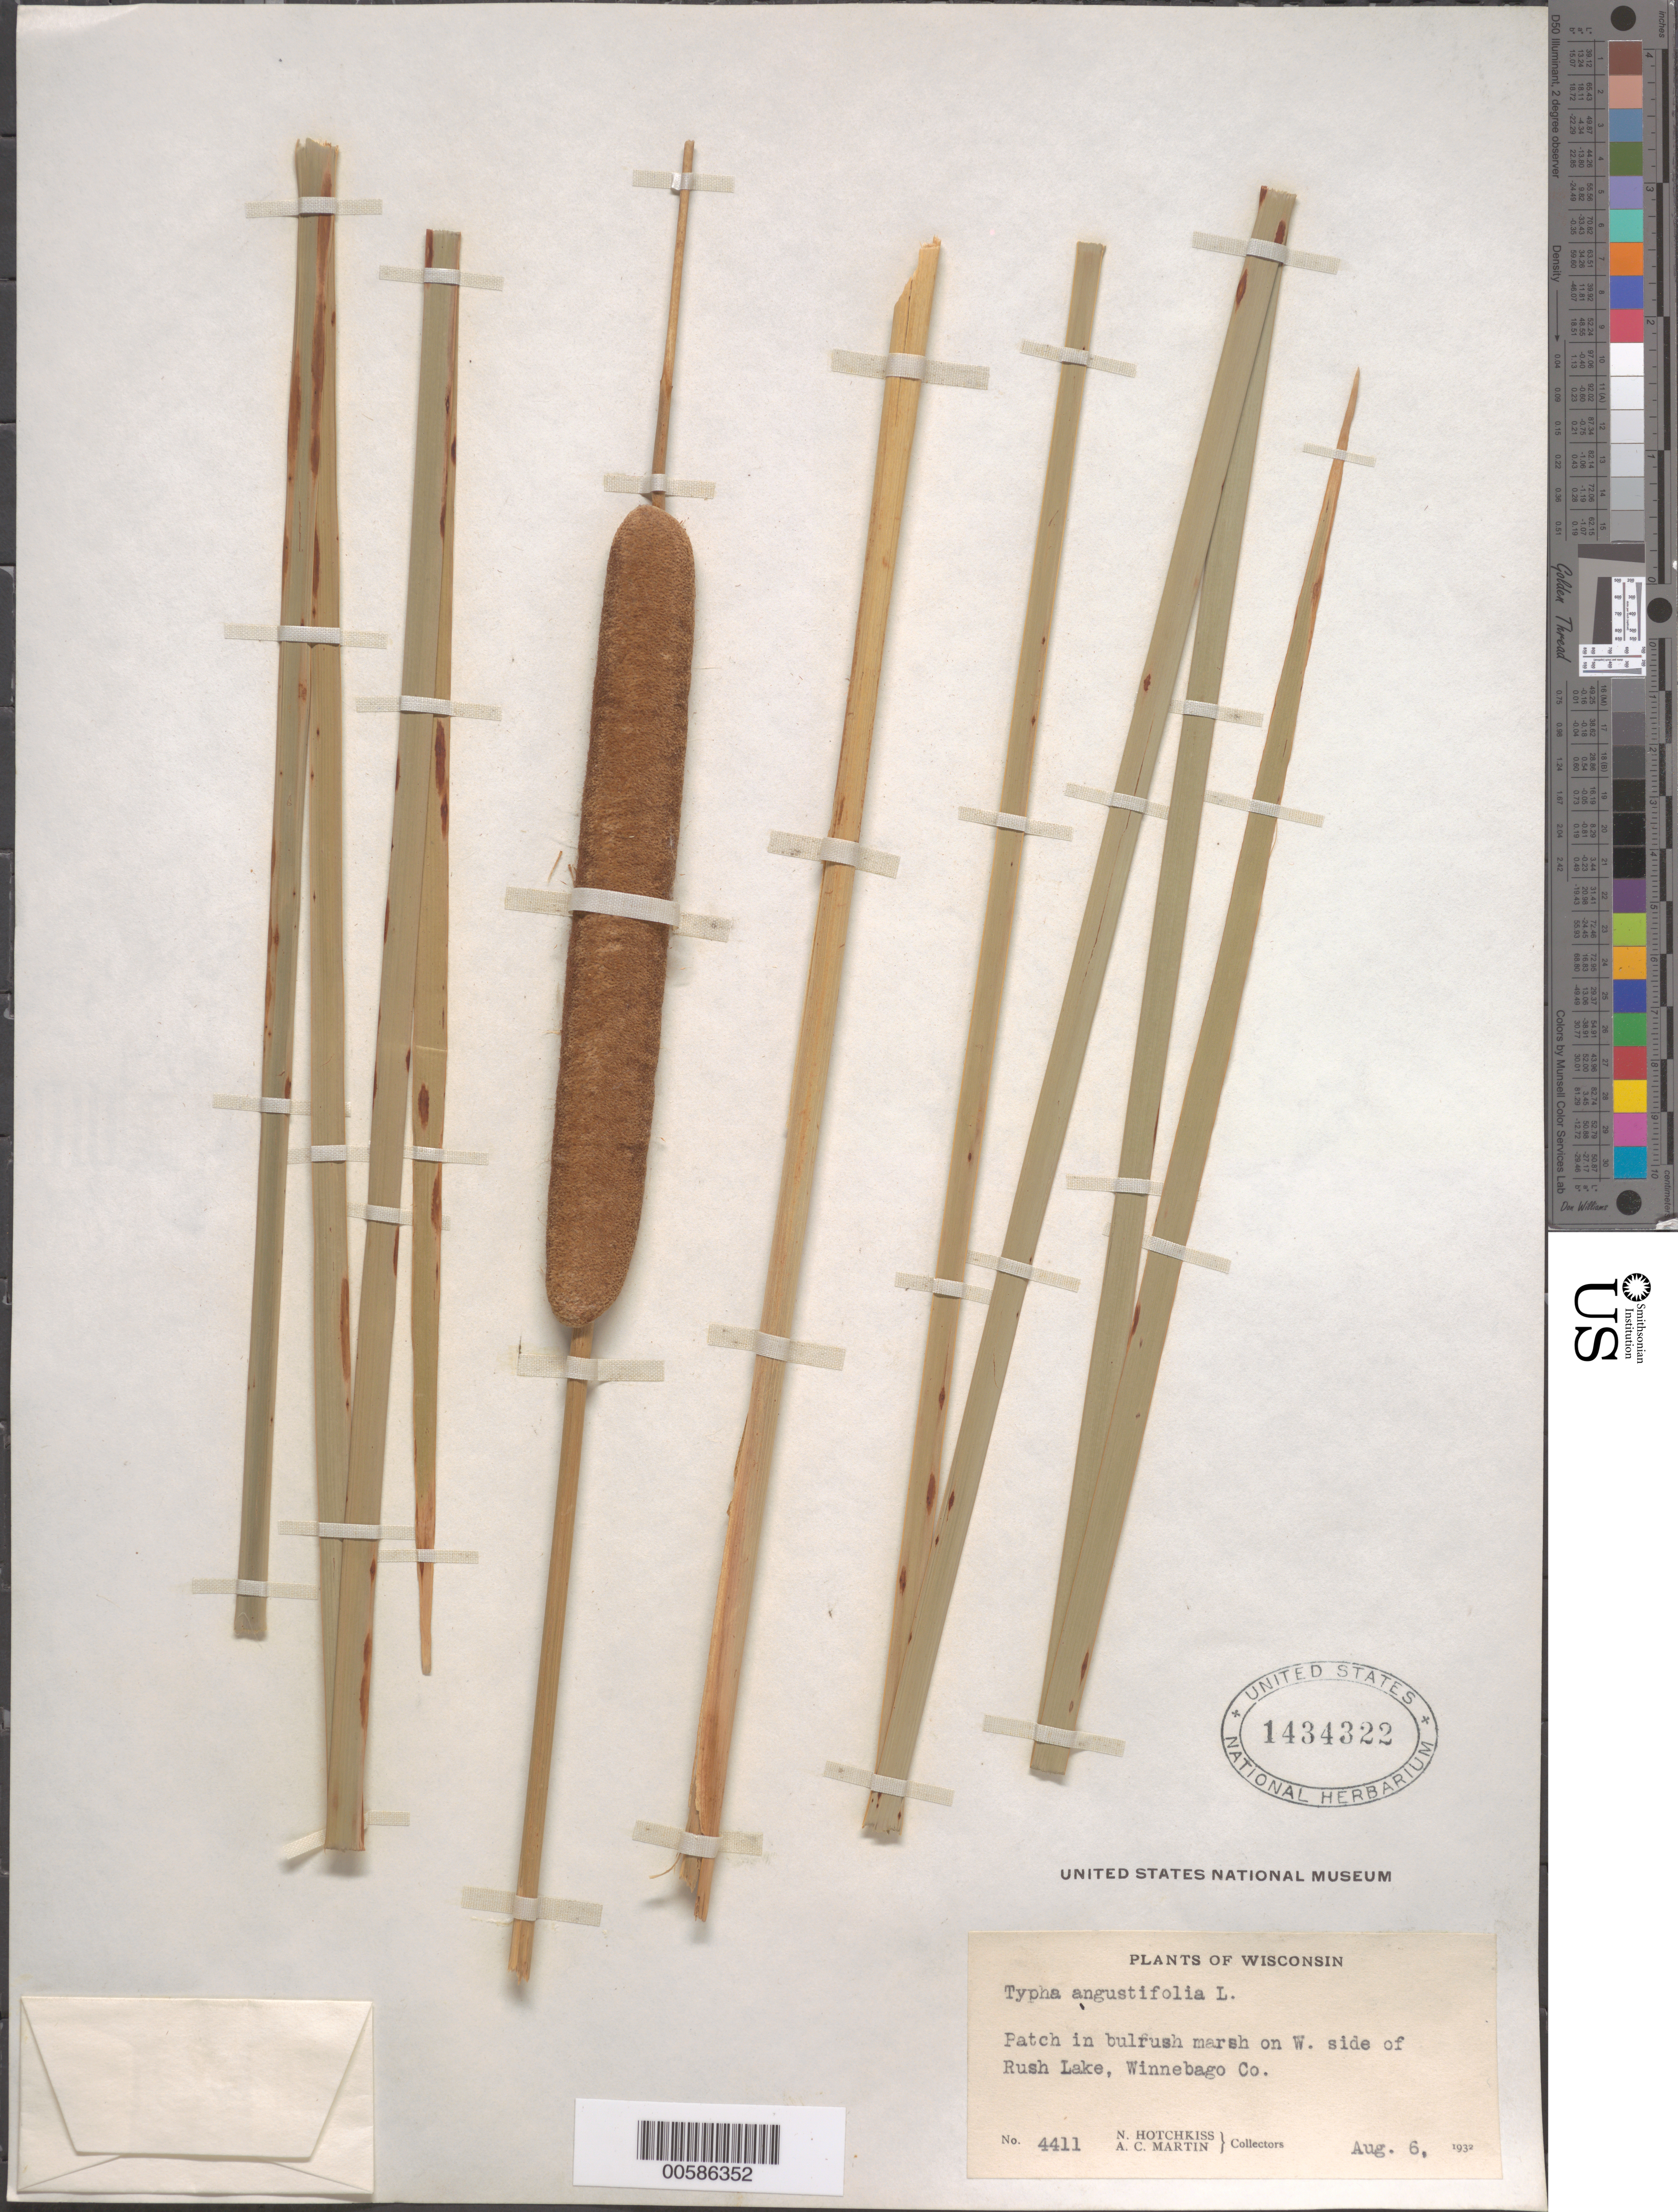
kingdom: Plantae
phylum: Tracheophyta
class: Liliopsida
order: Poales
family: Typhaceae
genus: Typha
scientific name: Typha angustifolia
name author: L.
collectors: N. Hotchkiss & A. C. Martin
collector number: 4411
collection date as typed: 06 Aug 1932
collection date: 1932-08-06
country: United States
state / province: Wisconsin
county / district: Winnebago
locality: Rush Lake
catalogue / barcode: US 1434322